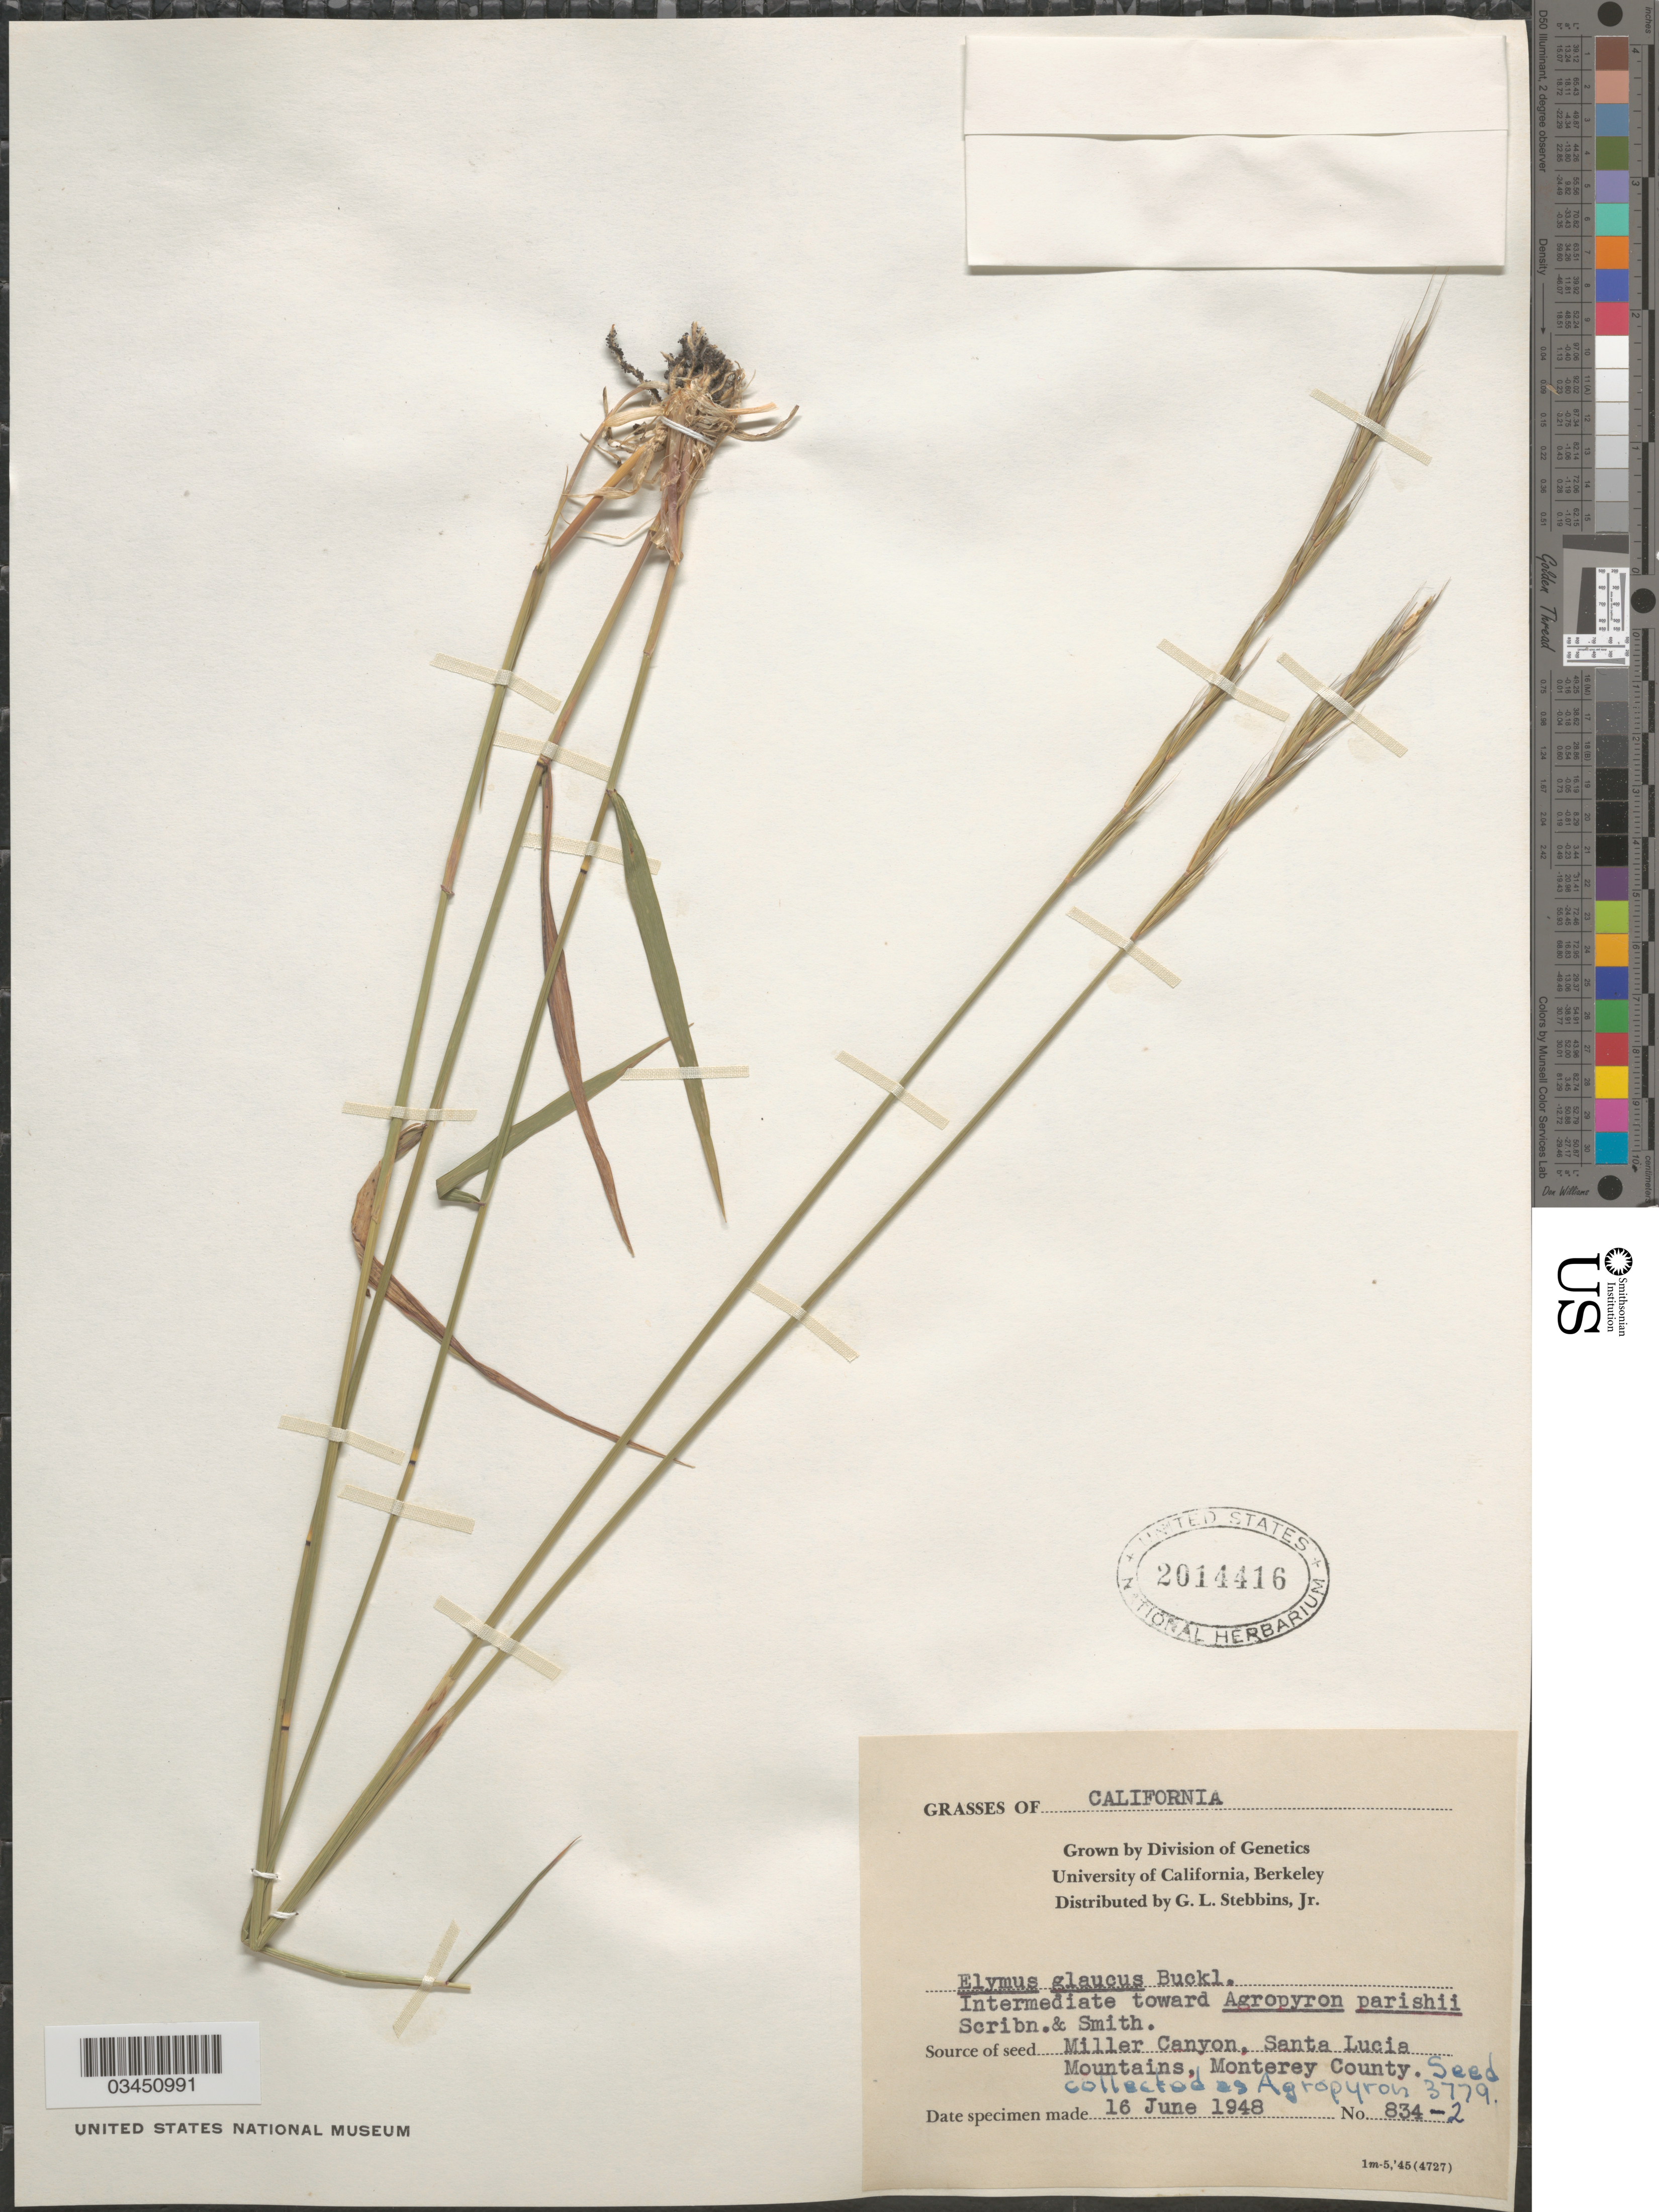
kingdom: Plantae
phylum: Tracheophyta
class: Liliopsida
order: Poales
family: Poaceae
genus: Elymus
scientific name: Elymus glaucus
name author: Buckley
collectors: G. L. Stebbins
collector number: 834-2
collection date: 1948-06-16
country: United States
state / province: California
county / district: Alameda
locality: University of California, Berkeley.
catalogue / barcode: US 2014416